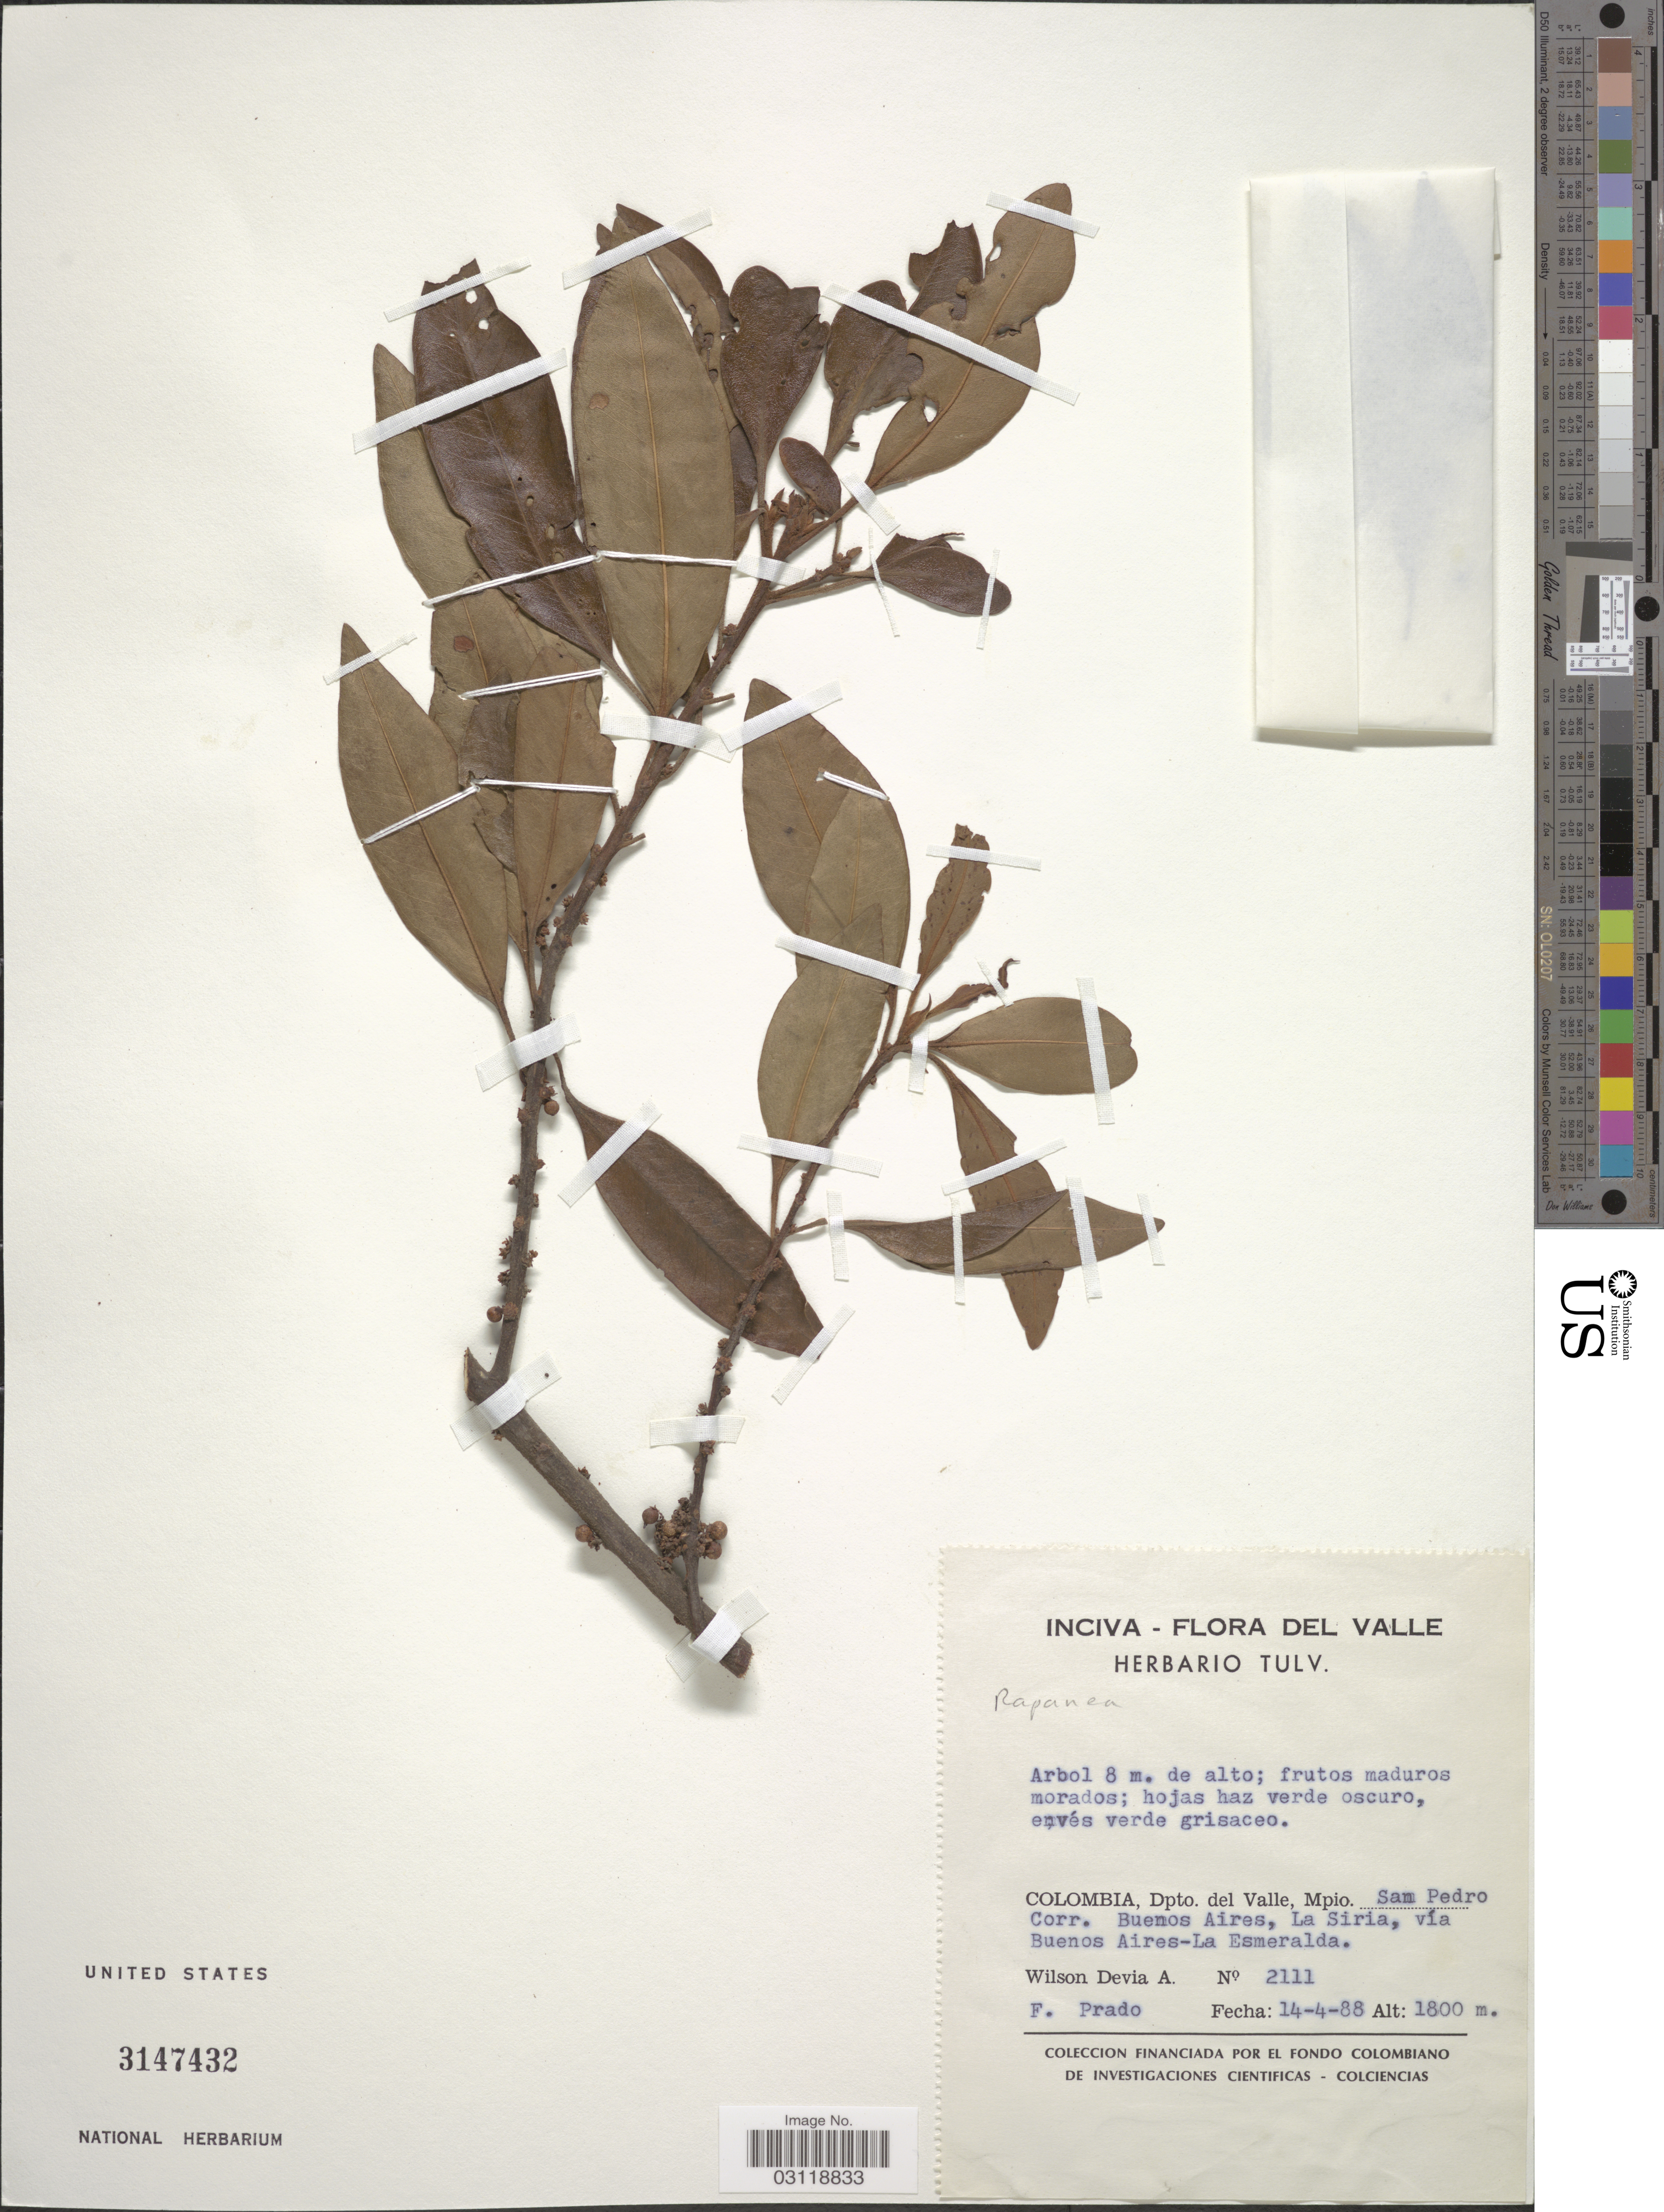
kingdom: Plantae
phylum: Tracheophyta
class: Magnoliopsida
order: Ericales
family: Primulaceae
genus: Rapanea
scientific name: Rapanea sp.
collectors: W. Devia A. & F. Prado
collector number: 2111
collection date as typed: Transcribed d/m/y: 14/4/88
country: Colombia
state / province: Valle del Cauca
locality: Dpto. del Valle, Mpio. San Pedro. Corr. Buenos Aires, La Siria, vía Buenos Aires-La Esmeralda.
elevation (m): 1800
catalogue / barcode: US 3147432